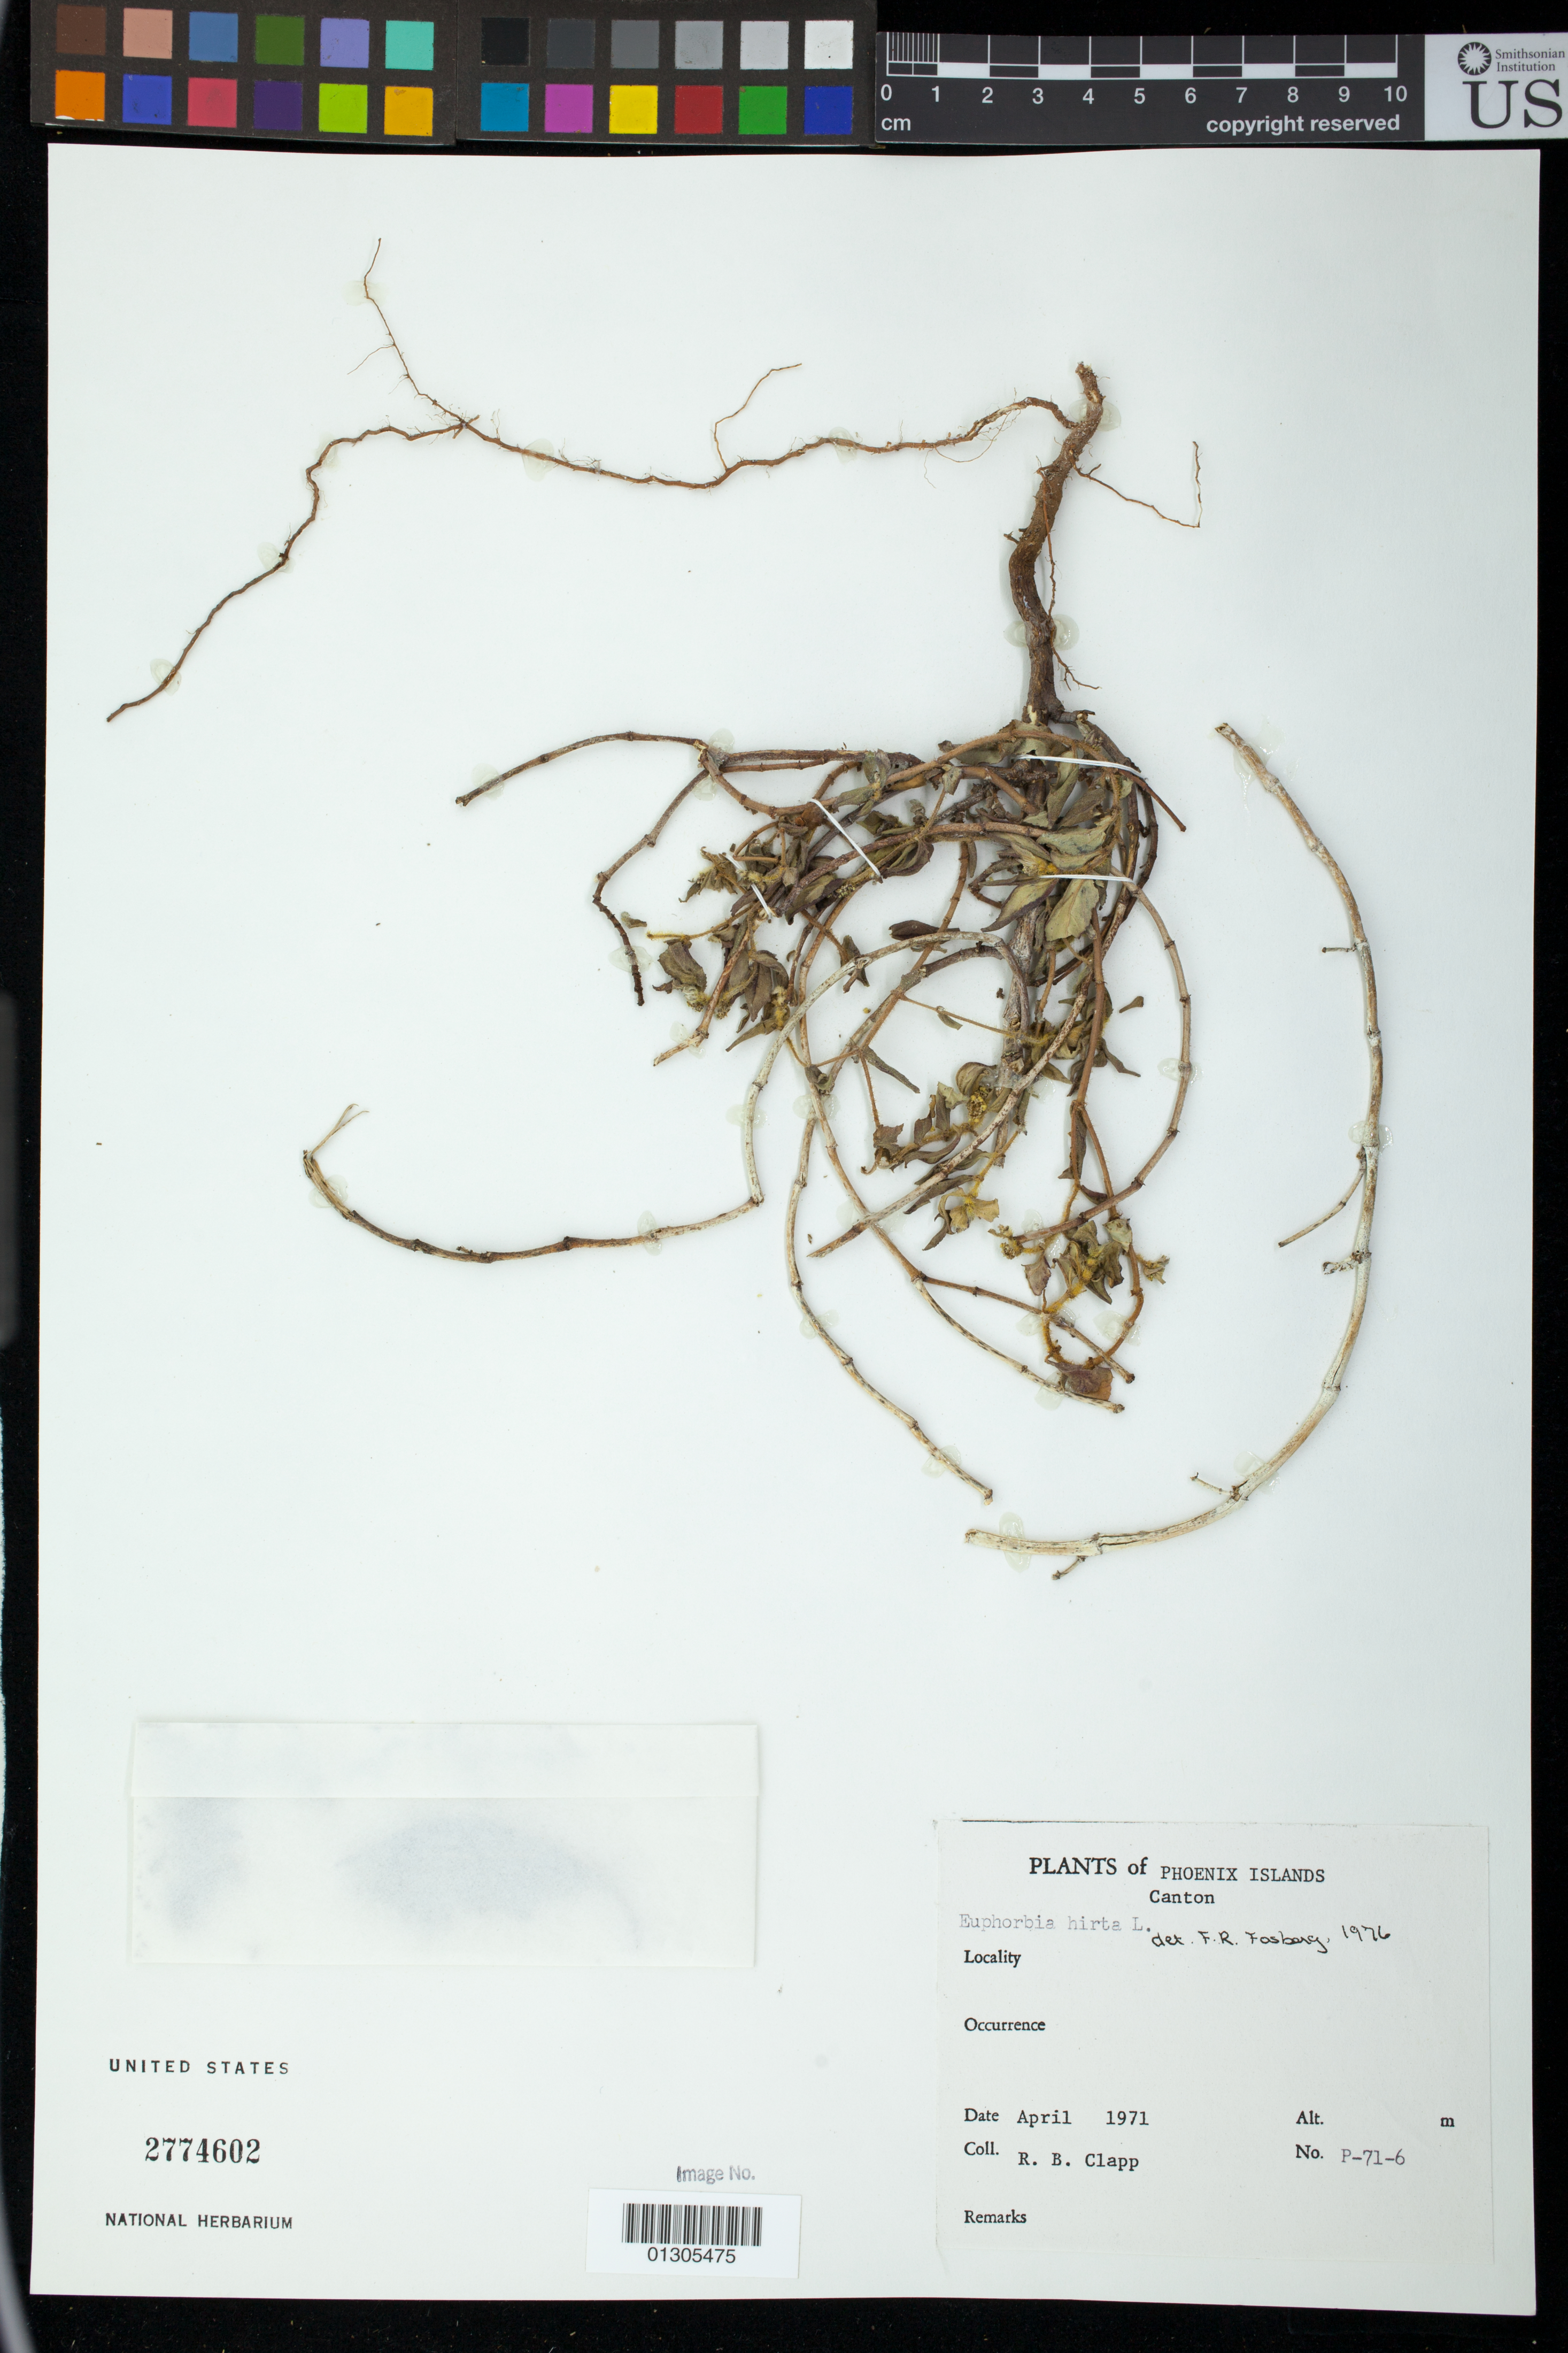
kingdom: Plantae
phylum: Tracheophyta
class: Magnoliopsida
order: Malpighiales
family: Euphorbiaceae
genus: Euphorbia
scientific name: Euphorbia hirta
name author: L.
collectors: R. B. Clapp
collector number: P-71-6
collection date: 1971-04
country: Kiribati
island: Kanton [Canton] Atoll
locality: Canton (Kanton)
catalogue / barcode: US 2774602